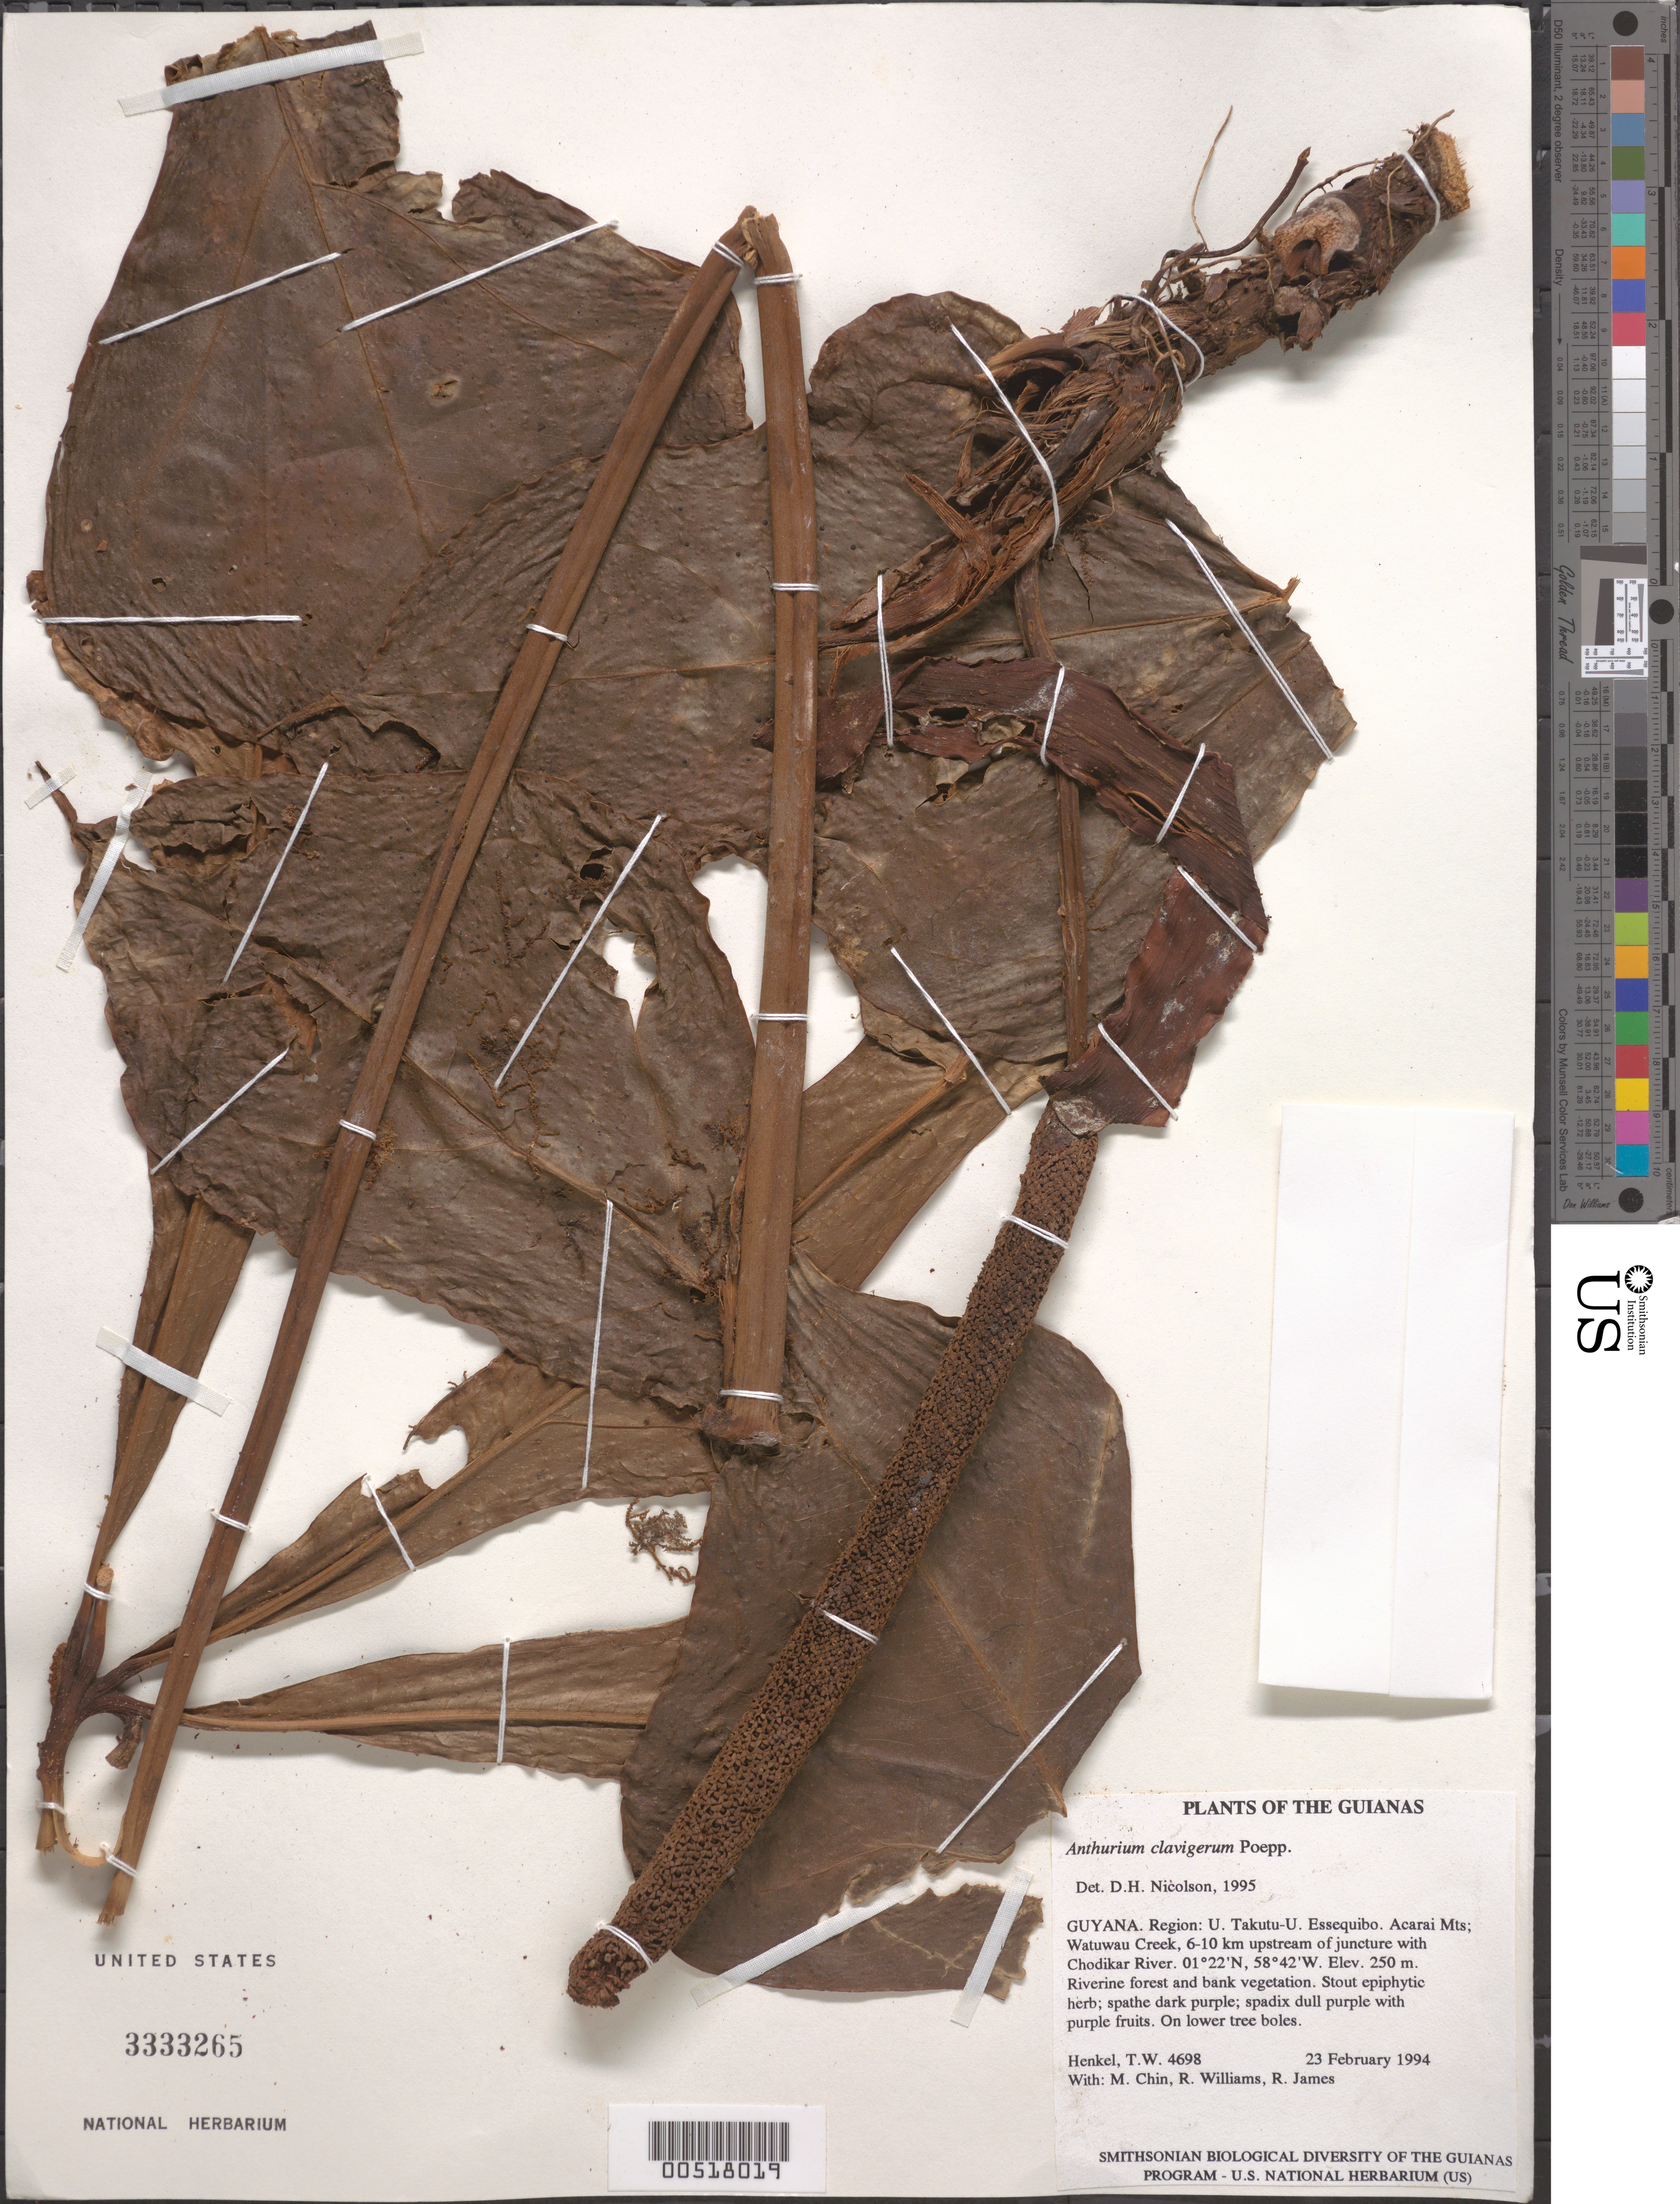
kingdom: Plantae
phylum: Tracheophyta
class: Liliopsida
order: Alismatales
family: Araceae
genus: Anthurium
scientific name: Anthurium clavigerum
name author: Poepp. & Endl.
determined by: Nicolson, Dan H.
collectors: T. Henkel, M. Chin, R. Williams & R. James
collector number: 4698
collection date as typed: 23 February 1994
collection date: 1994-02-23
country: Guyana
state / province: U. Takutu-U. Essequibo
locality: Acarai Mts; Watuwau Creek, 6-10 km upstream of juncture with Chodikar River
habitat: Riverine forest and bank vegetation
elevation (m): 250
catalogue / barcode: US 3333265